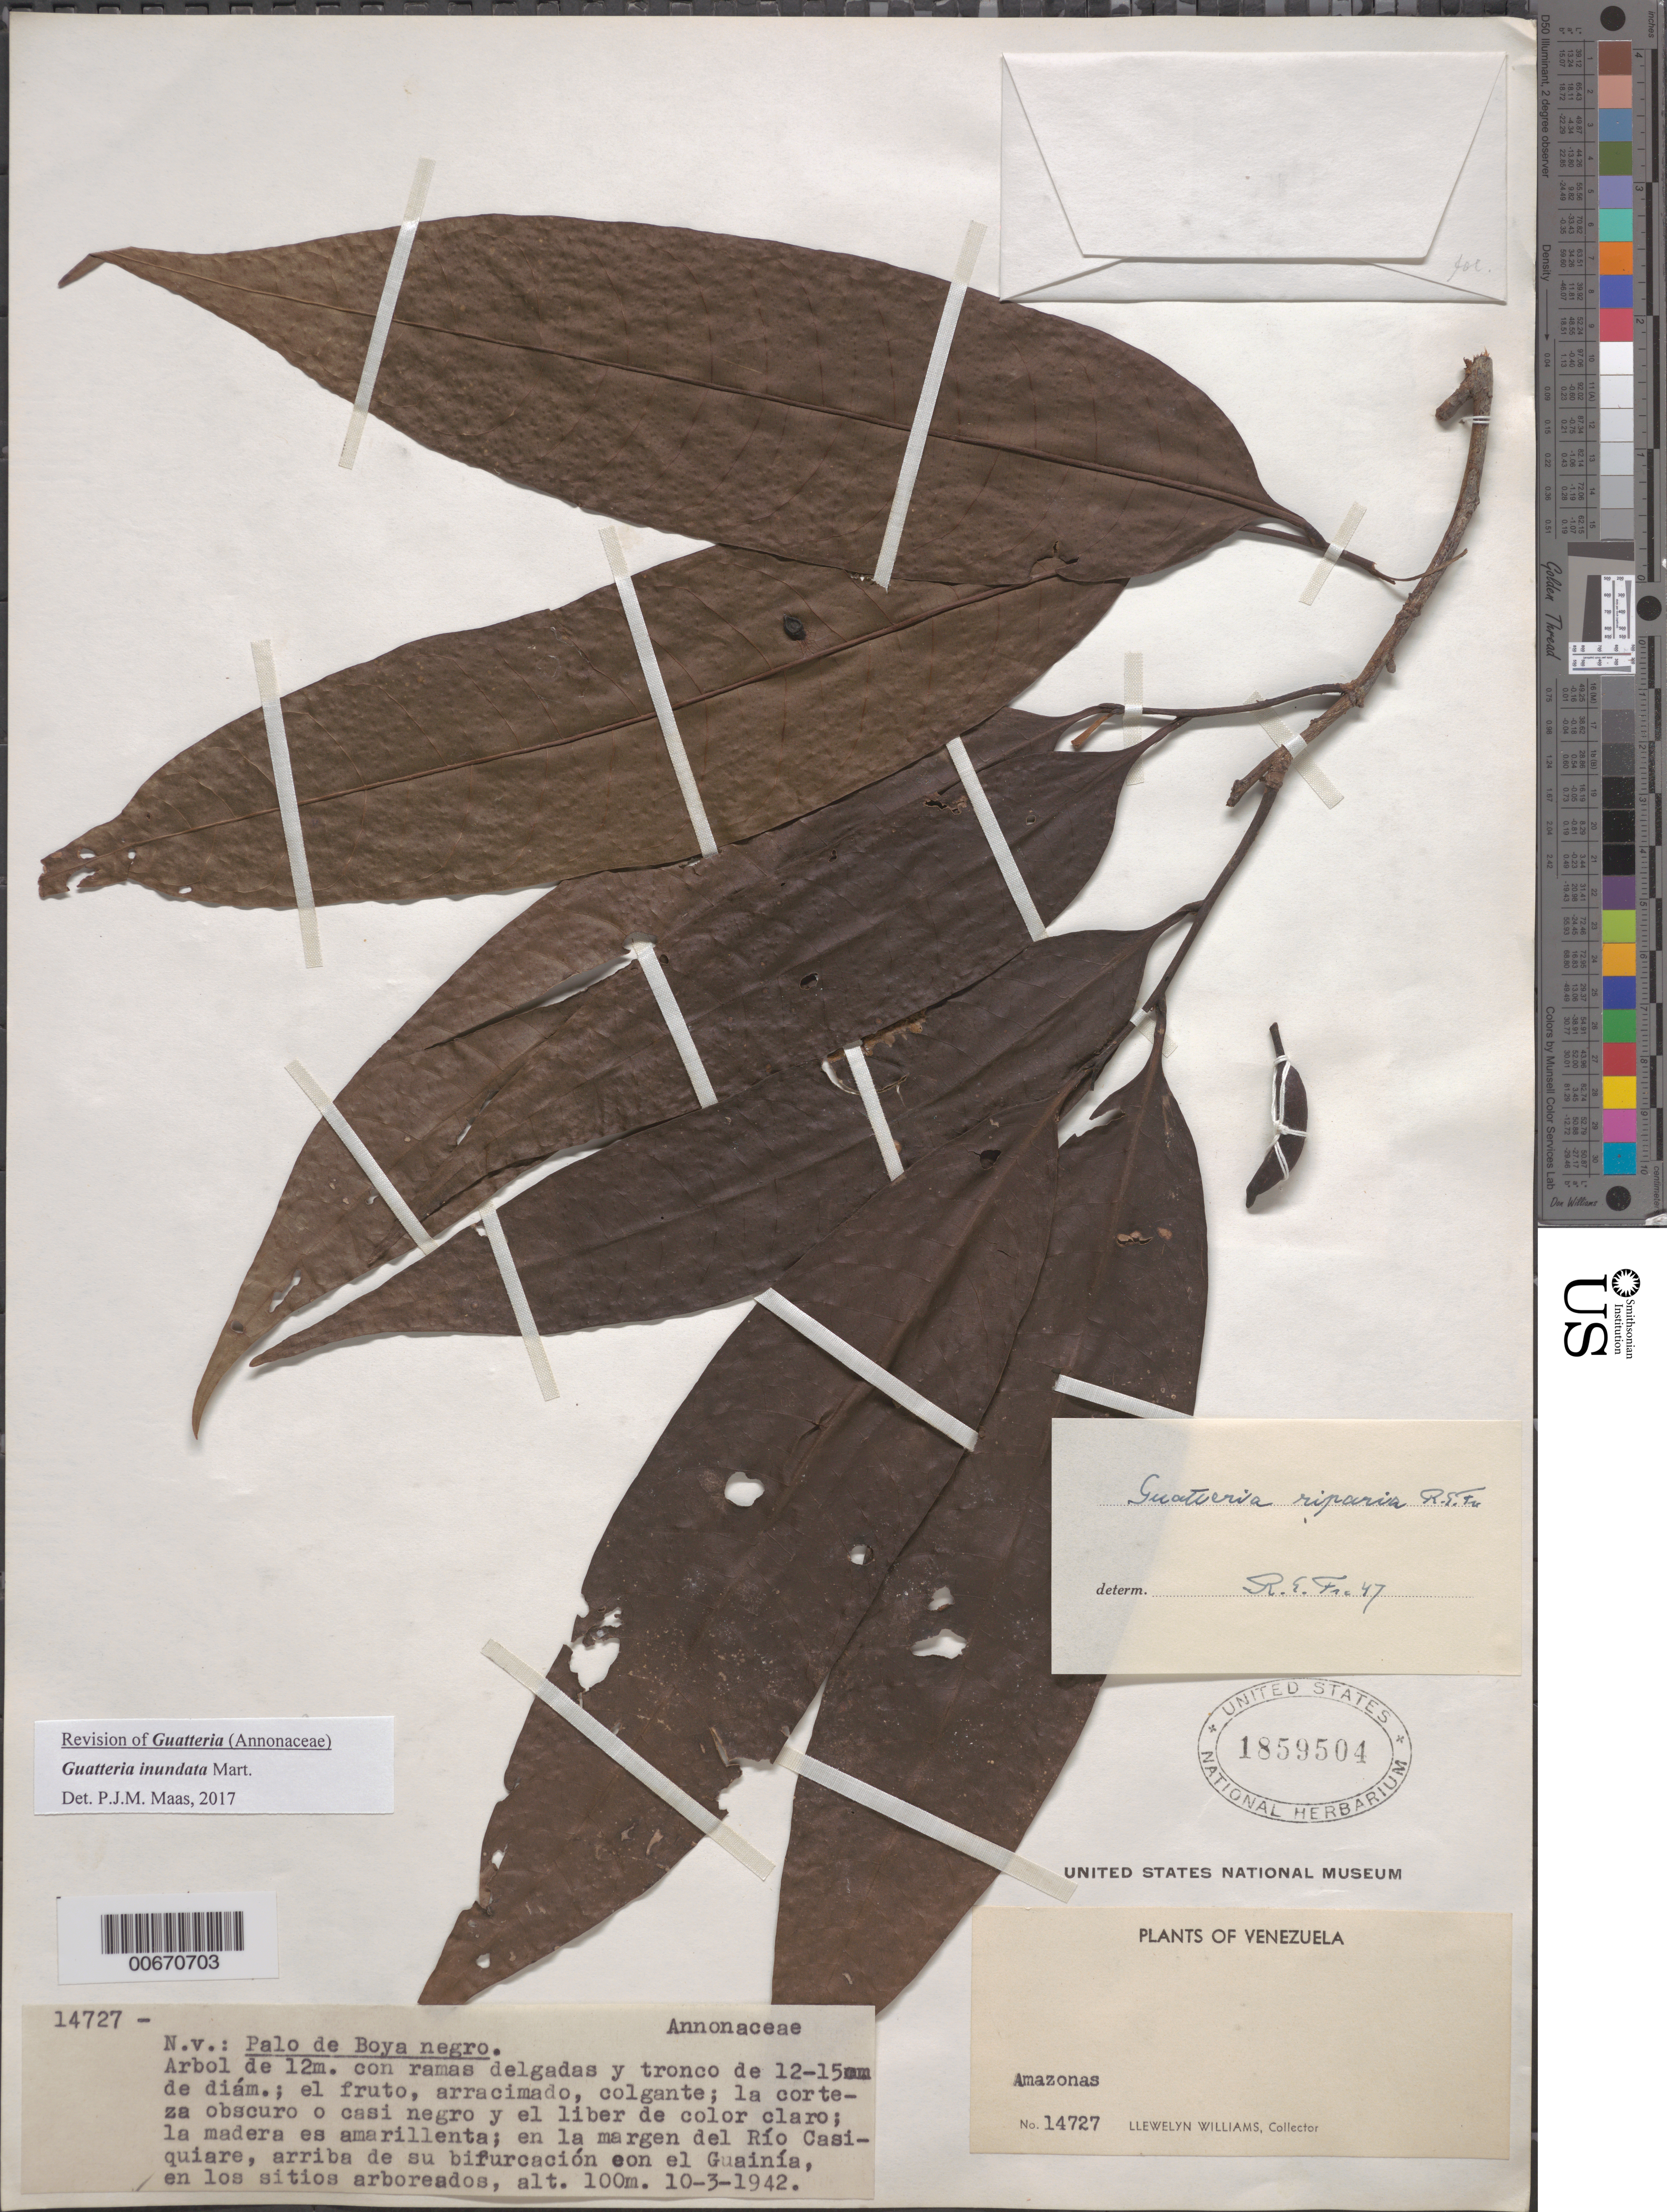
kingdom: Plantae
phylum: Tracheophyta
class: Magnoliopsida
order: Magnoliales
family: Annonaceae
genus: Guatteria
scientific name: Guatteria inundata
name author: Mart.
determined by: Maas, P. J.; Maas van de Kamer, H.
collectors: Ll. Williams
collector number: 14727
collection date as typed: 10-Mar-42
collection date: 1942-03-10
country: Venezuela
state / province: Amazonas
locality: Río Casiquiare, arriba de su bifurcación en el Guianía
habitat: River edge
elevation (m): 100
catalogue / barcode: US 1859504